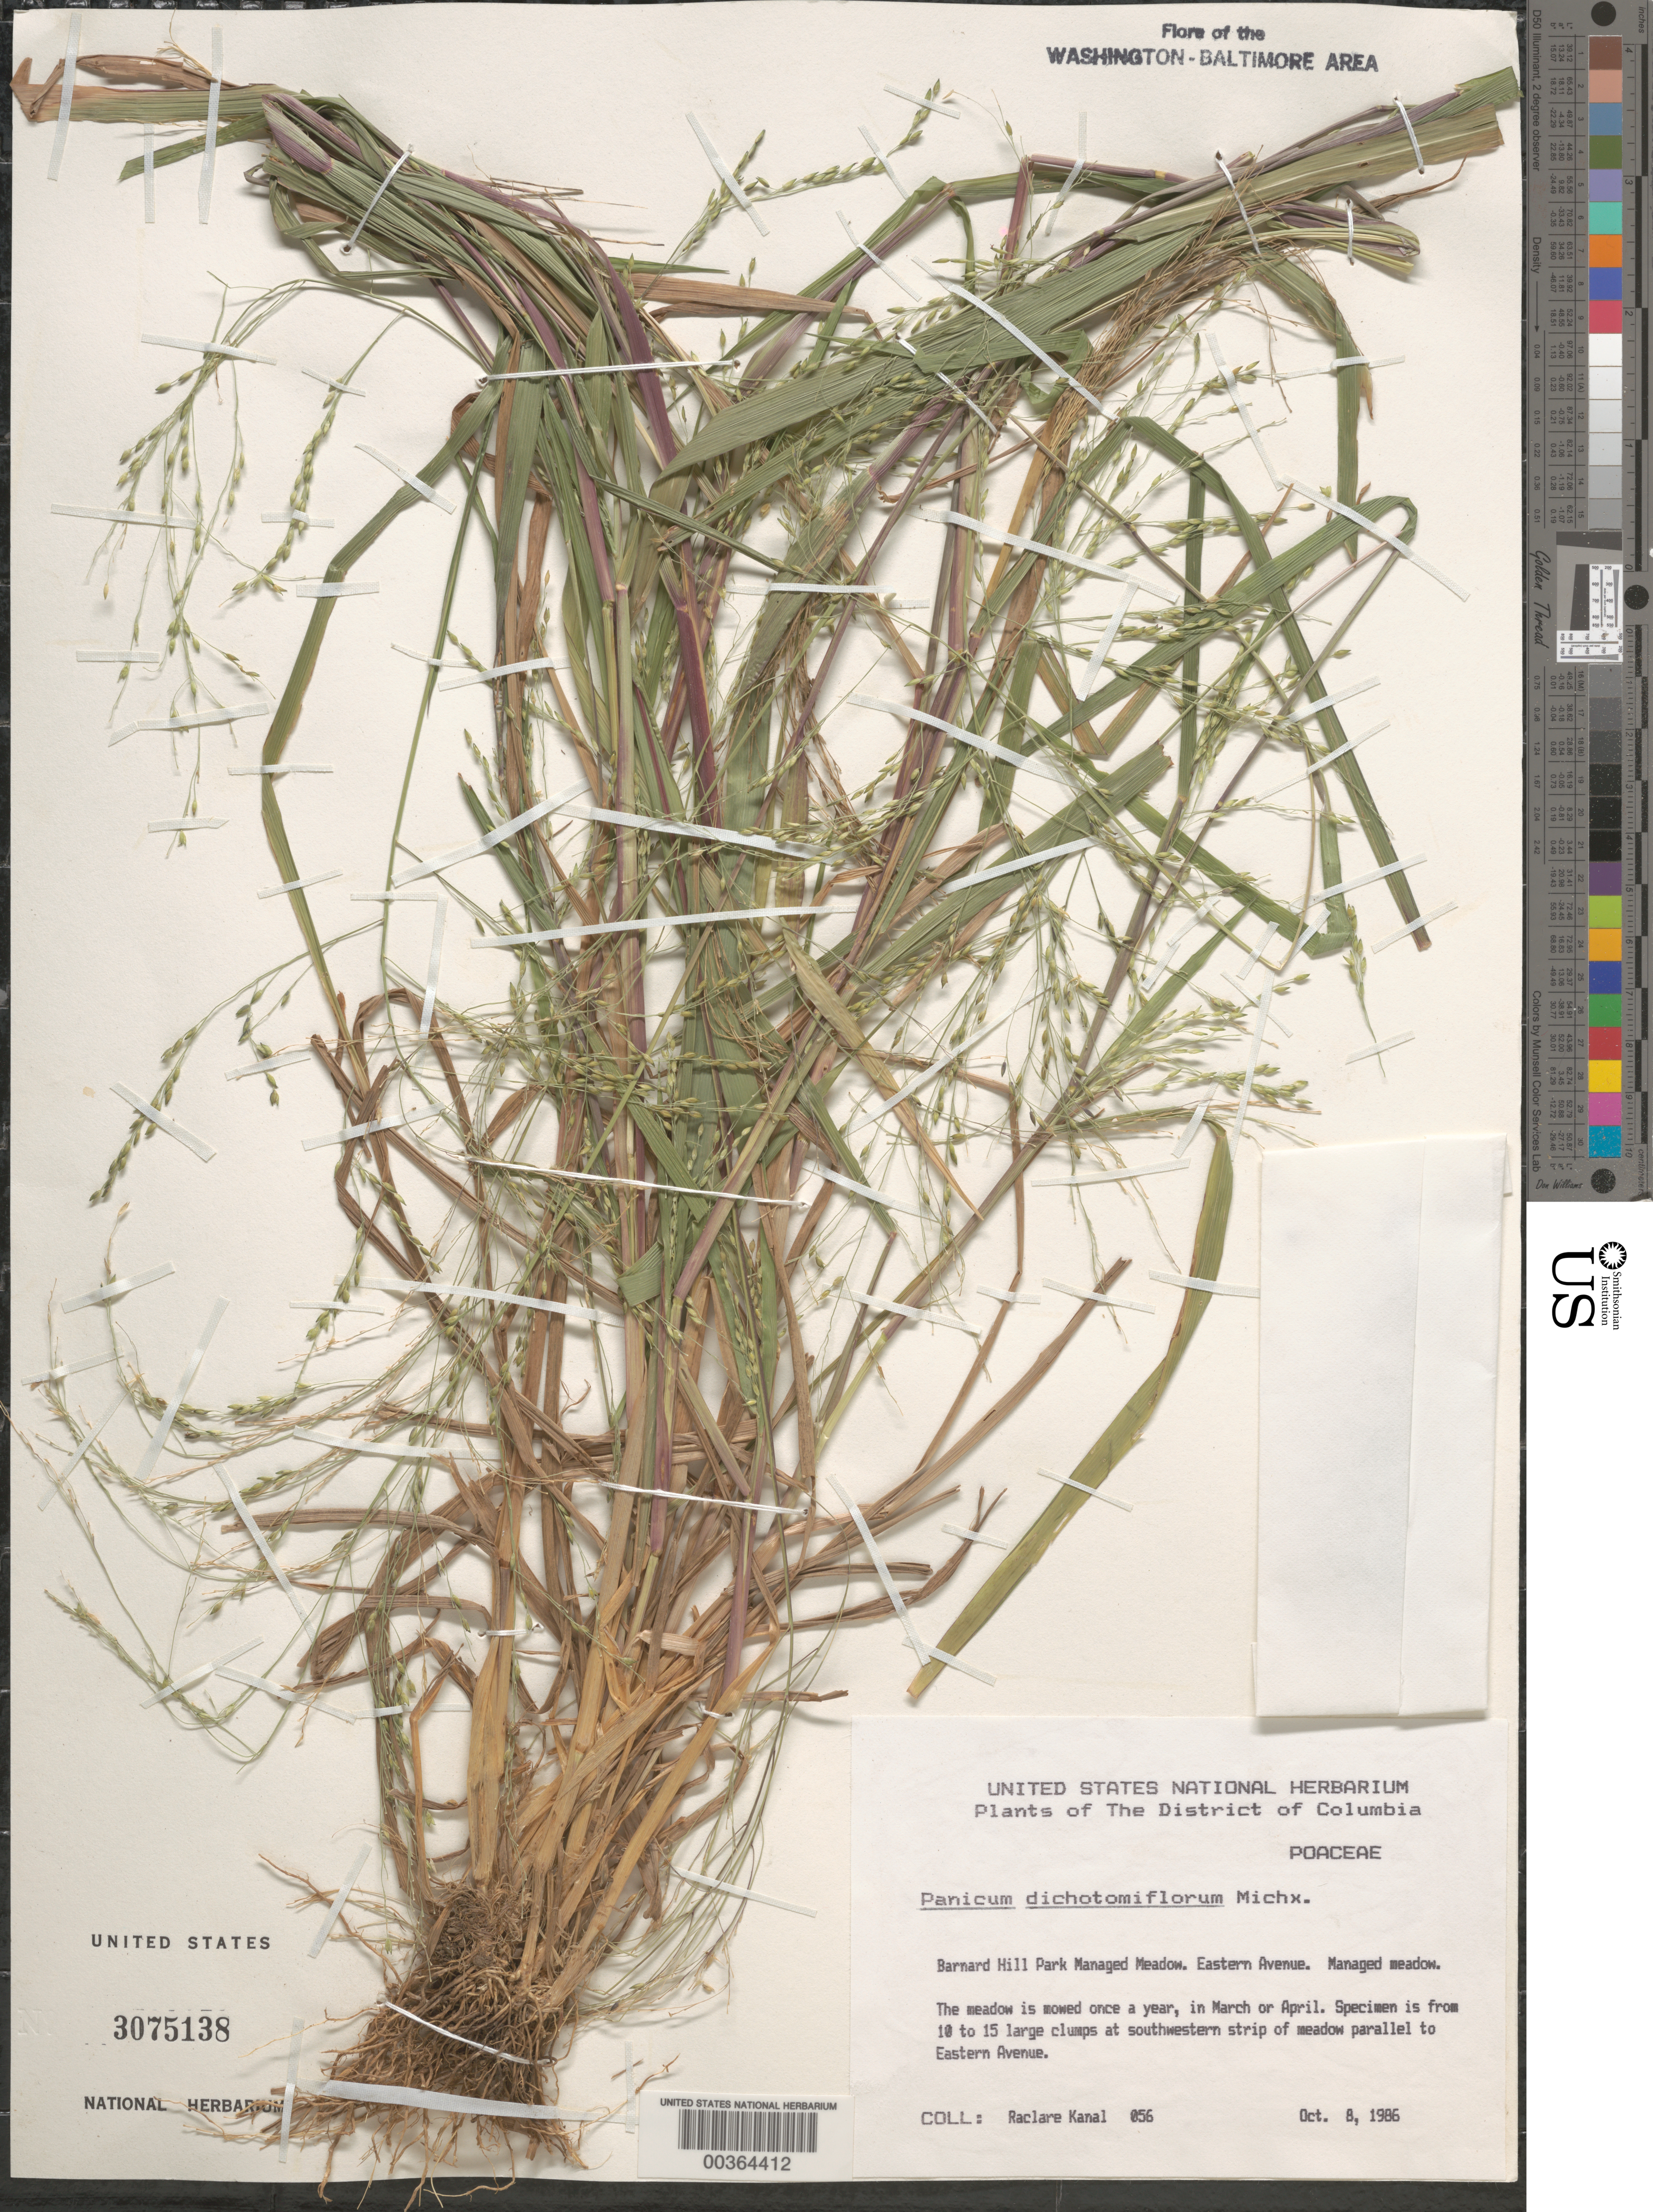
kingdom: Plantae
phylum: Tracheophyta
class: Liliopsida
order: Poales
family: Poaceae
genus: Panicum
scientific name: Panicum dichotomiflorum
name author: Michx.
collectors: R. Kanal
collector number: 056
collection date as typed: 08 Oct 1986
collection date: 1986-10-08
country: United States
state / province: District of Columbia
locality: Barnard Hill Park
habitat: Managed meadow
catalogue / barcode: US 3075138